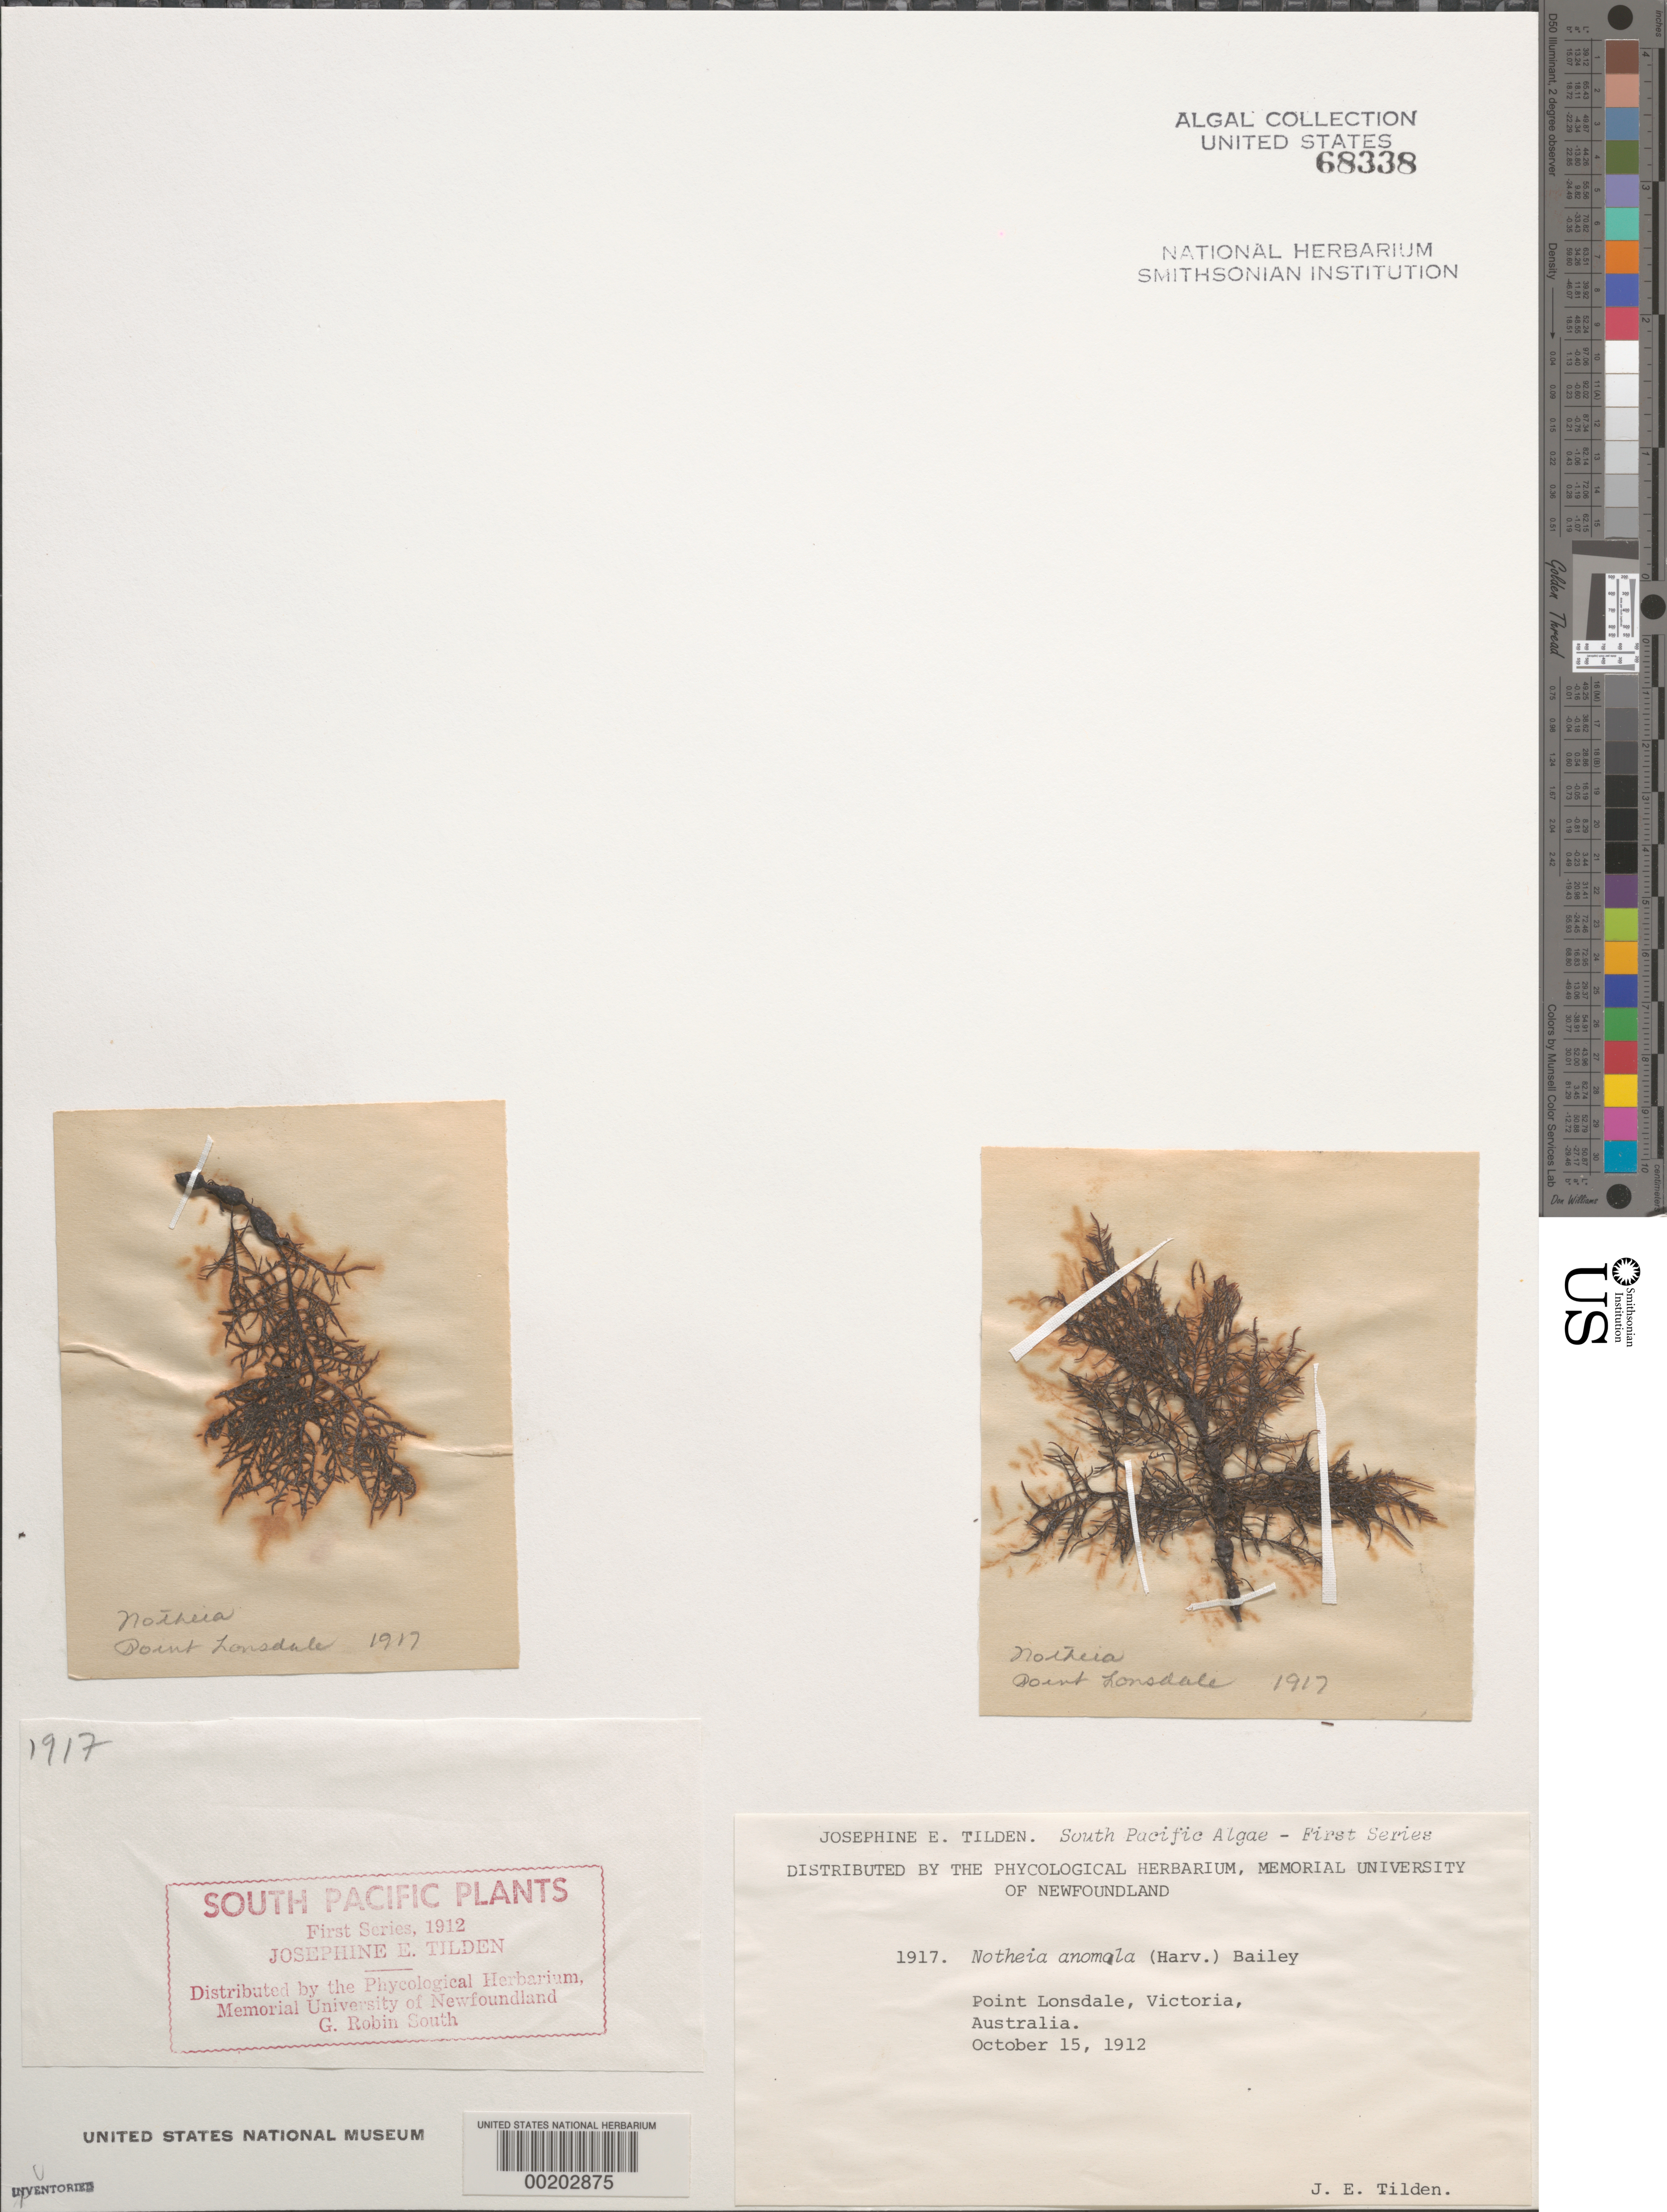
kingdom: Chromista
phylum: Ochrophyta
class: Phaeophyceae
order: Fucales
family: Notheiaceae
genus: Notheia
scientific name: Notheia anomala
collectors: J. E. Tilden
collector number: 1917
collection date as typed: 15 Oct 1912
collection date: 1912-10-15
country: Australia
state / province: Victoria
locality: Point lonsdale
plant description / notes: Tilden, South Pacific Plants, First Series, 1912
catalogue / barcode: US 68338